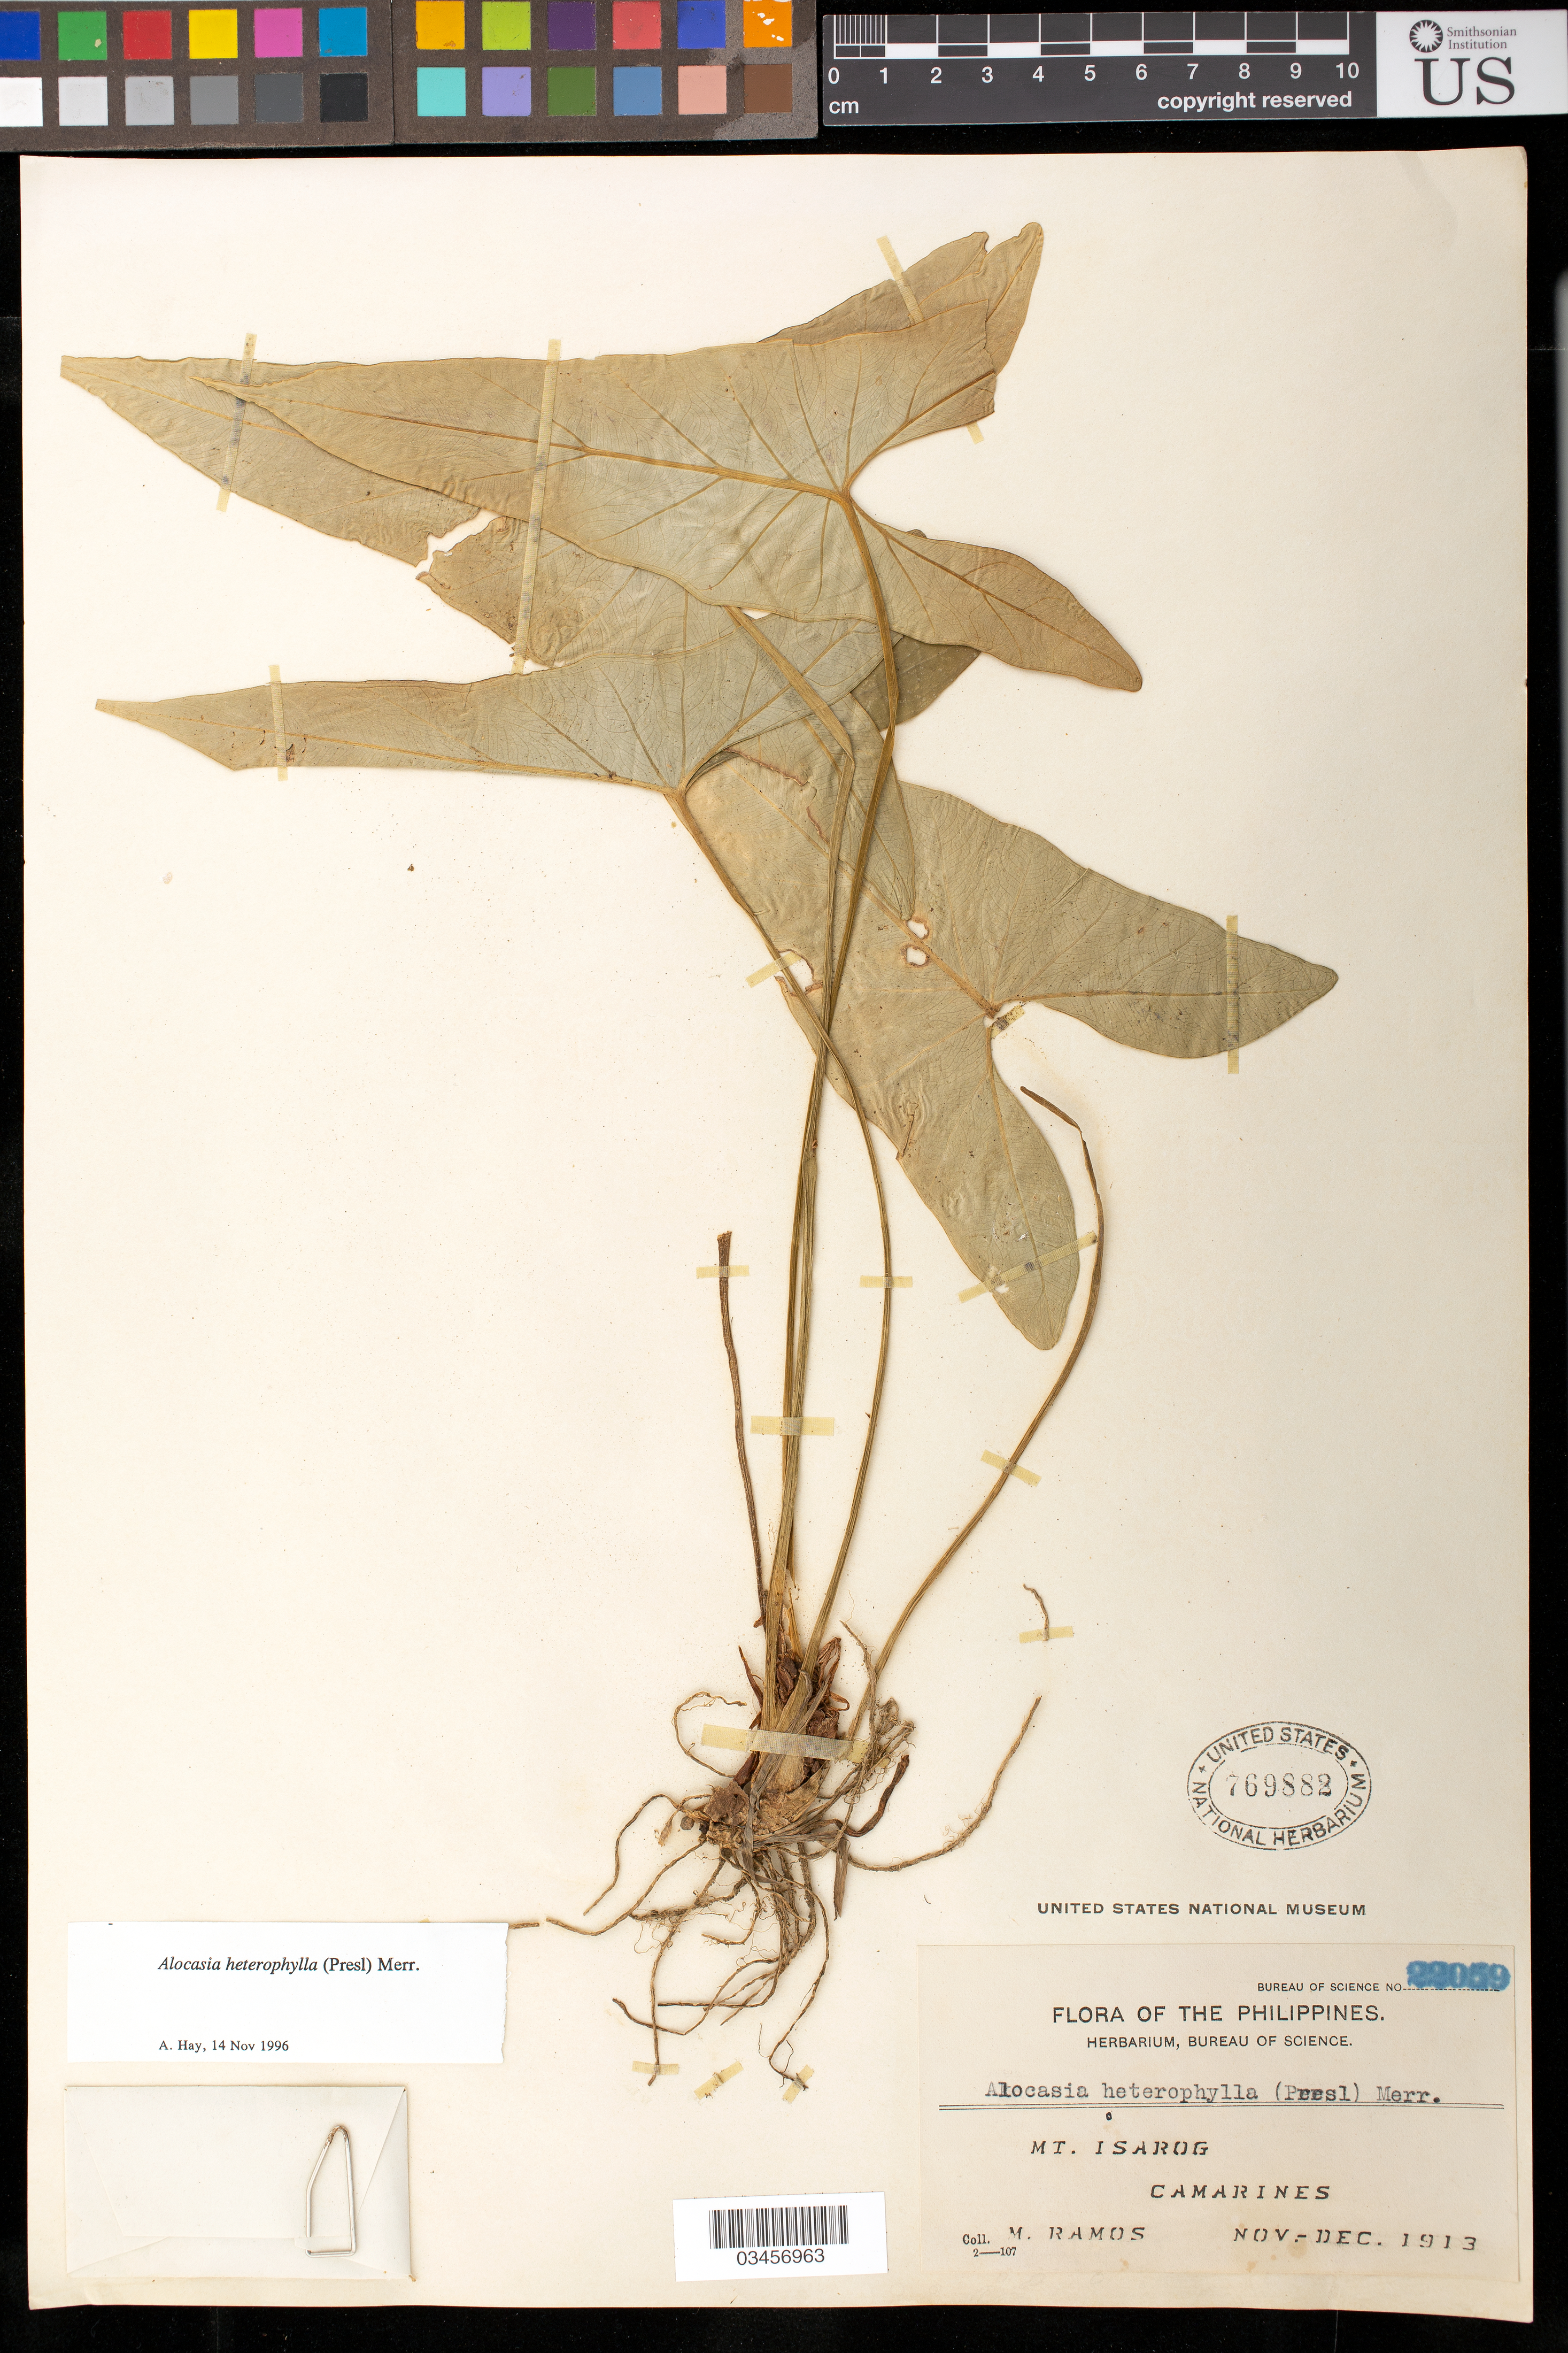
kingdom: Plantae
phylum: Tracheophyta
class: Liliopsida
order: Alismatales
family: Araceae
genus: Alocasia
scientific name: Alocasia heterophylla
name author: (C. Presl) Merr.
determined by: Hay, A.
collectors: M. Ramos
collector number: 22059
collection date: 1913-11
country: Philippines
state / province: Bicol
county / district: Camarines Sur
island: Luzon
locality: Mt. Isarog, Camarines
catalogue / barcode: US 769882